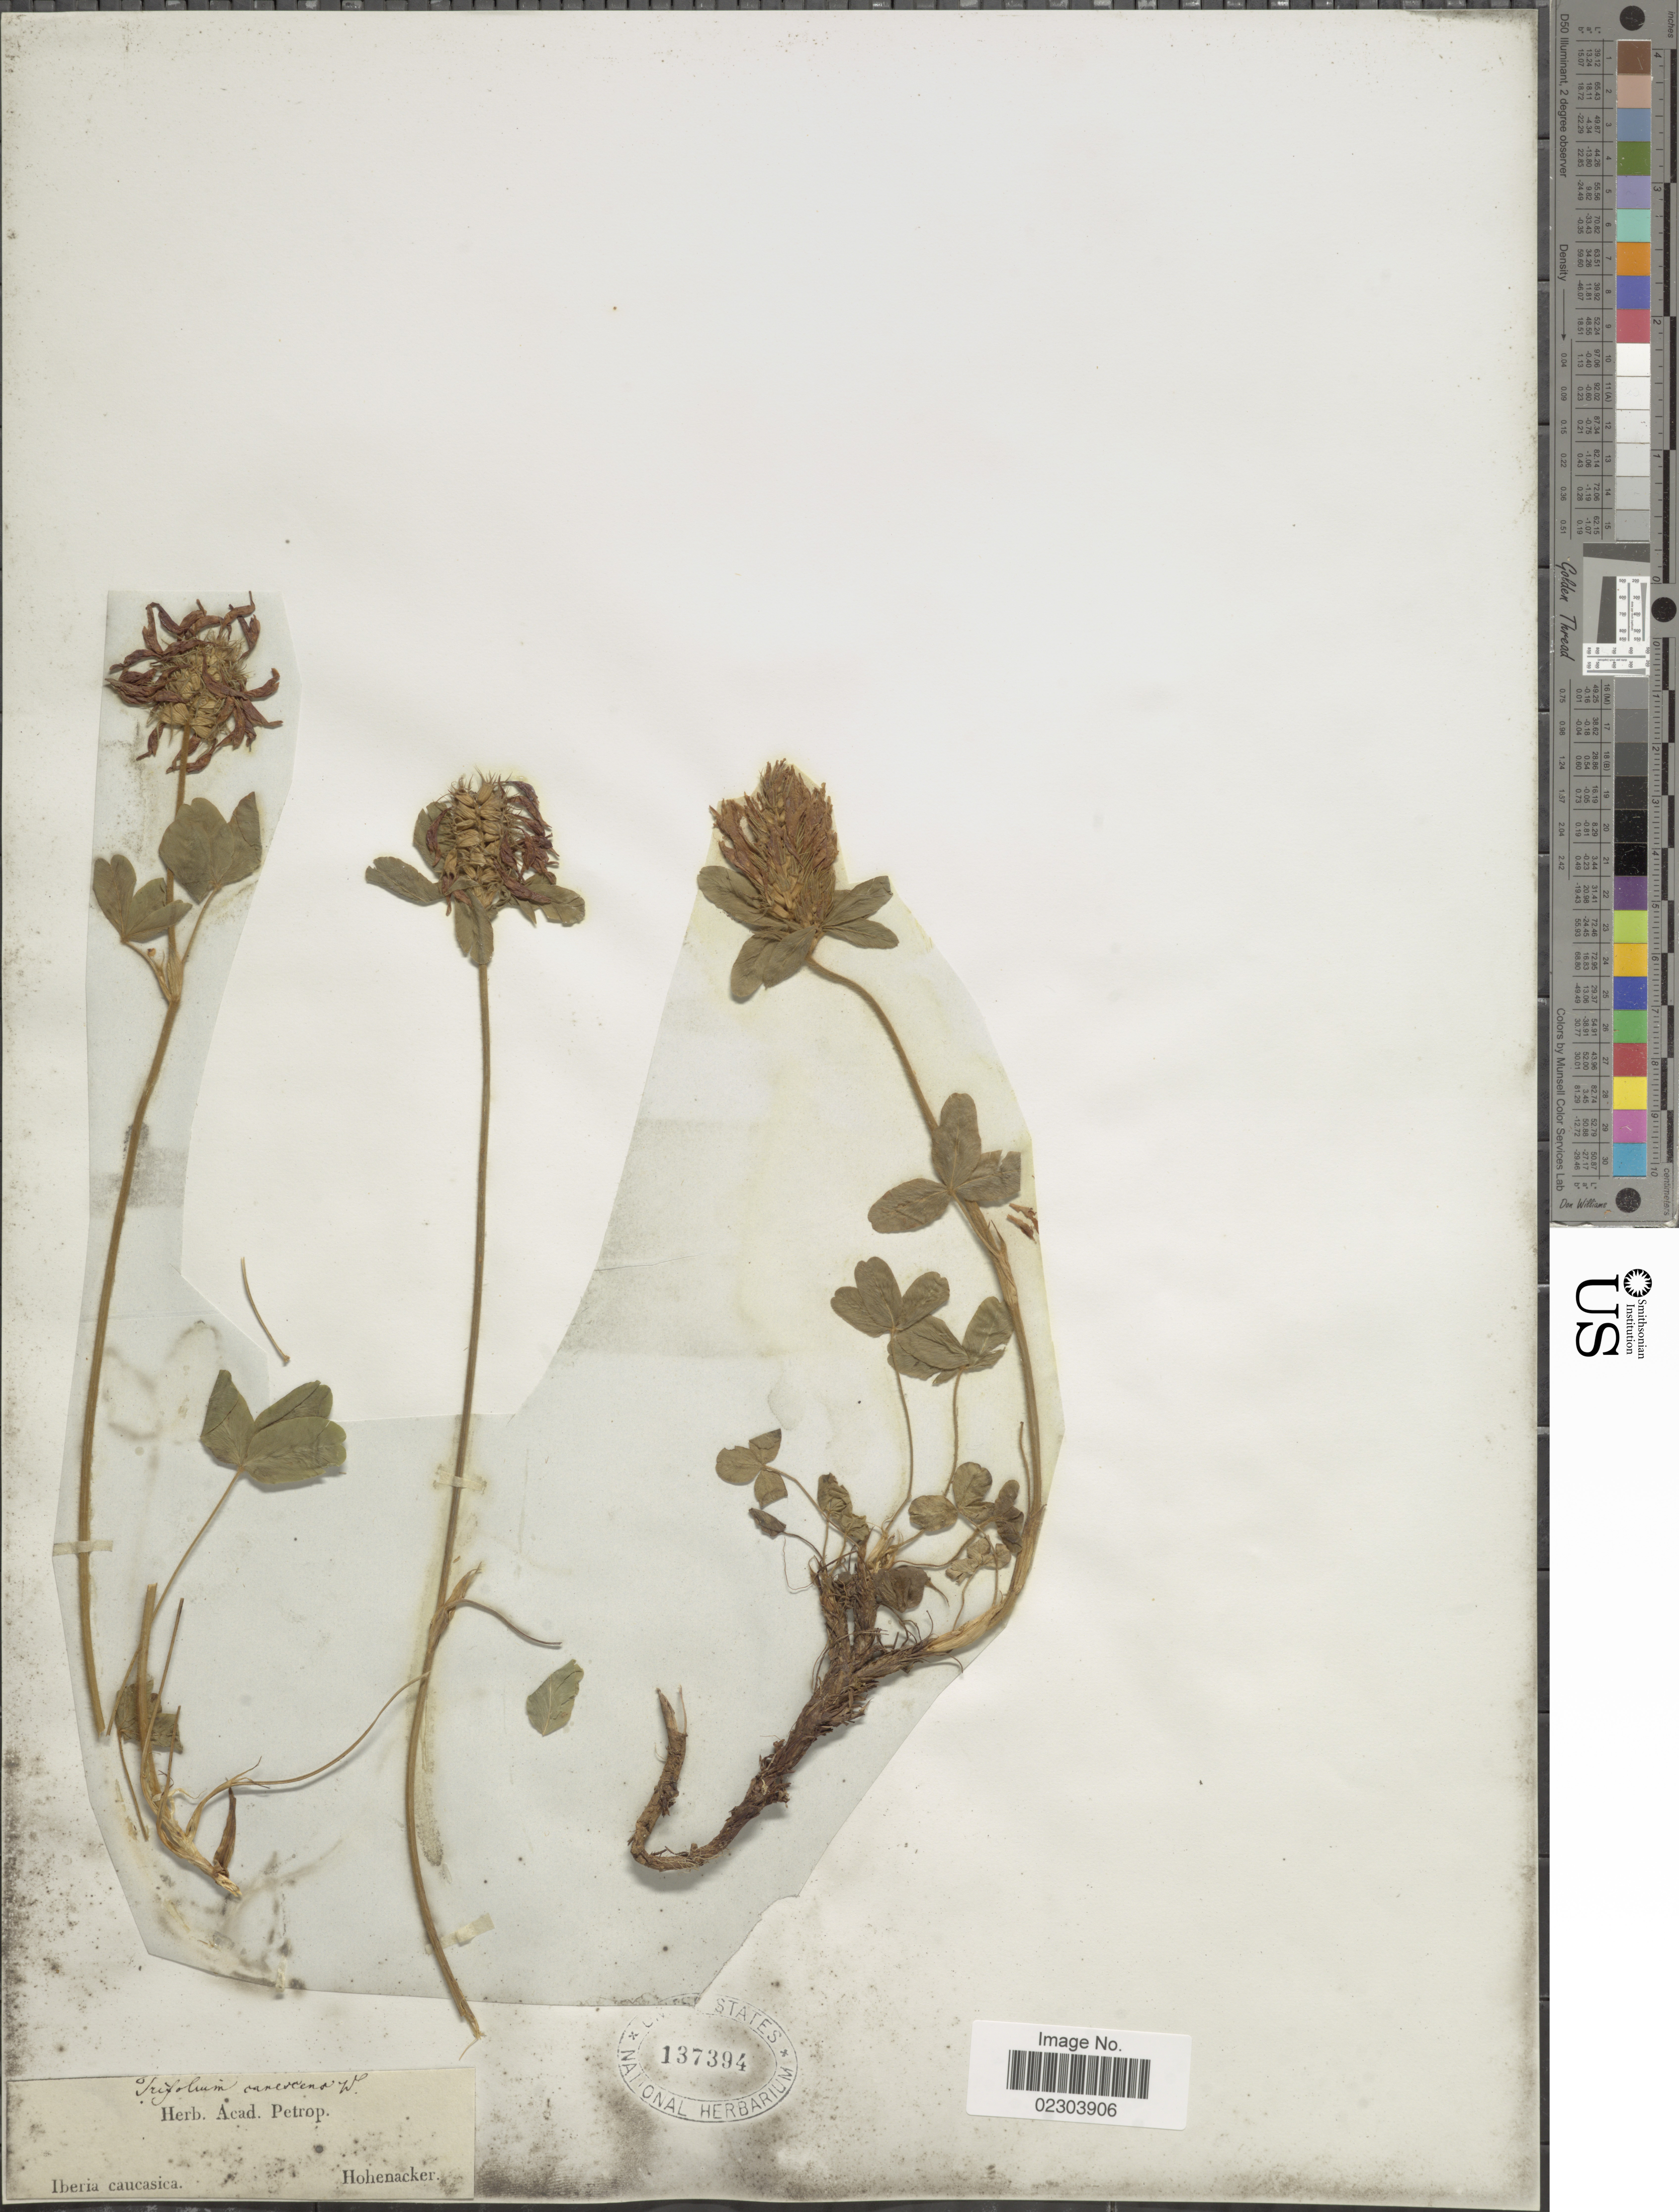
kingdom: Plantae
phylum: Tracheophyta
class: Magnoliopsida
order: Fabales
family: Fabaceae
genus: Trifolium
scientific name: Trifolium canescens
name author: Willd.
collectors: Hohenacker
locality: Iberia caucasica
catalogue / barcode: US 137394